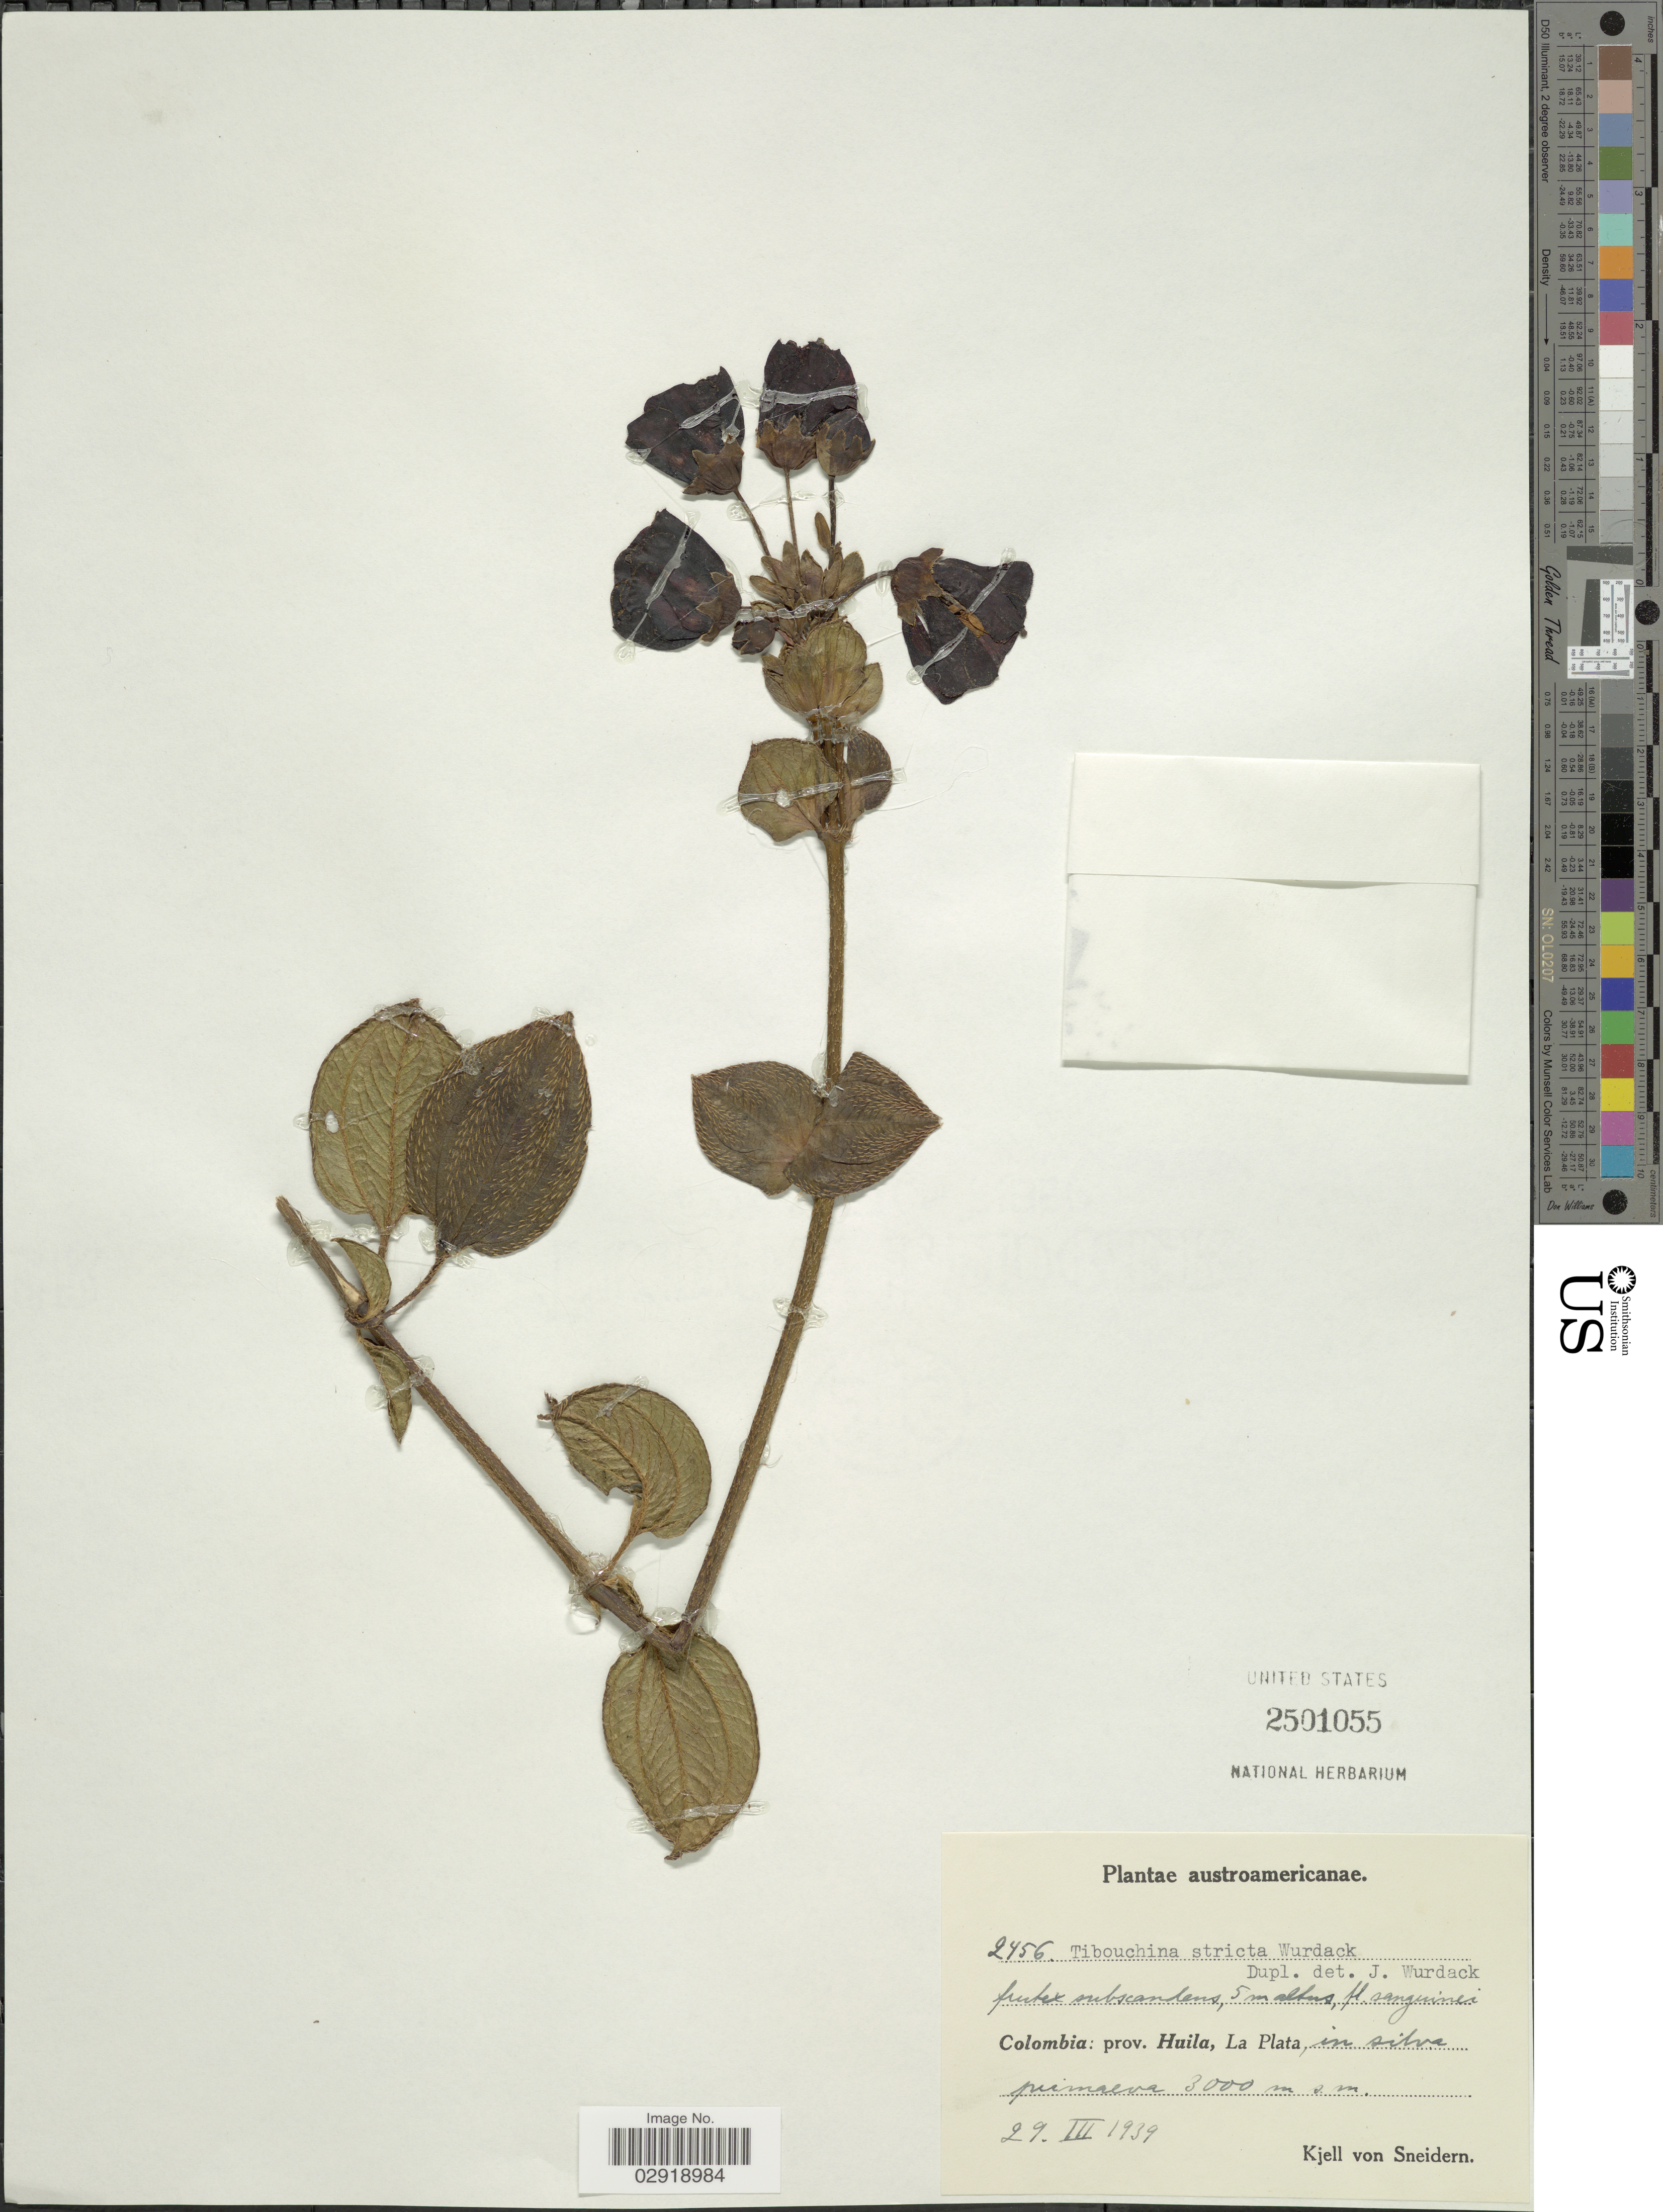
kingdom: Plantae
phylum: Tracheophyta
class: Magnoliopsida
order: Myrtales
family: Melastomataceae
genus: Chaetogastra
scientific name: Chaetogastra alata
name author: P.J.F. Guim. & Michelang.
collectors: K. von Sneidern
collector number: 2456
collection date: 1939-03-29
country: Colombia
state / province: Huila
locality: Austroamericanae. La Plata, in silva primaeva.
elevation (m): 3000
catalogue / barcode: US 2501055